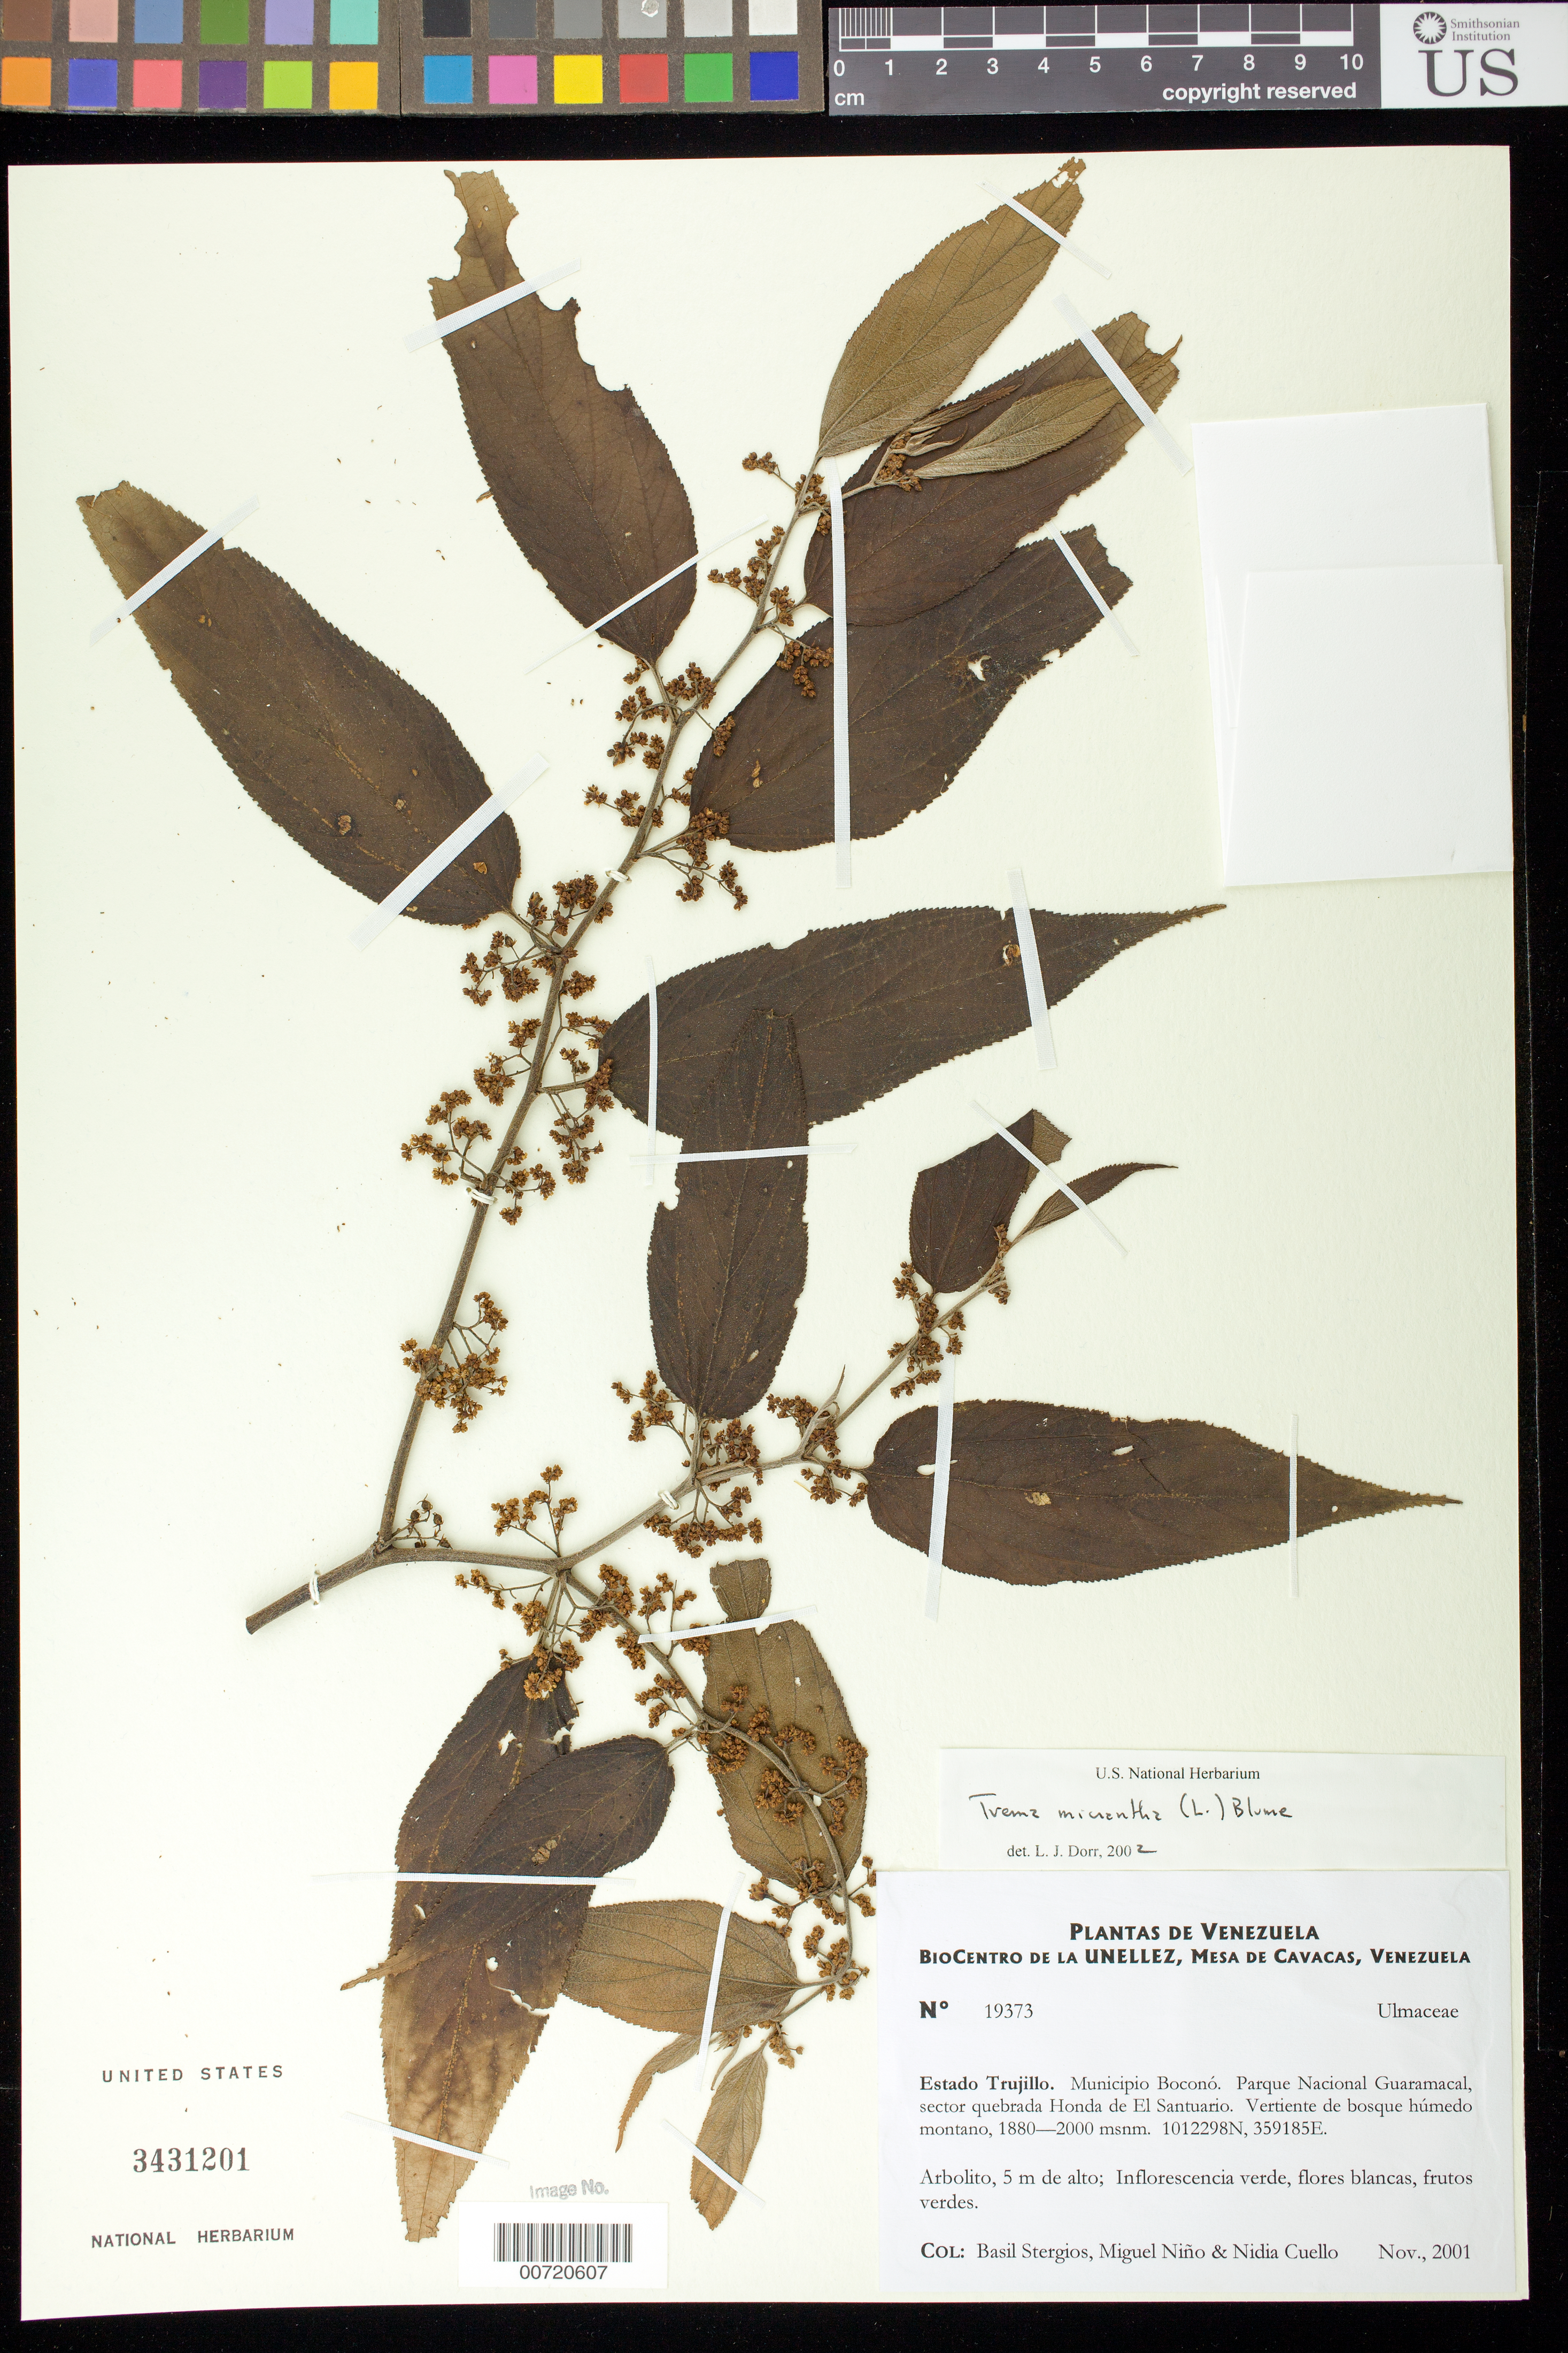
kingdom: Plantae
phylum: Tracheophyta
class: Magnoliopsida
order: Rosales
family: Cannabaceae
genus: Trema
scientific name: Trema micranthum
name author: (L.) Blume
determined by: Dorr, L. J., (BOT), Smithsonian Institution - National Museum of Natural History (UNITED STATES)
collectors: B. G. Stergios, S. M. Niño & N. L. Cuello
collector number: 19373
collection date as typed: Nov 2001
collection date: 2001-11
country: Venezuela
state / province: Trujillo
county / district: Boconó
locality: Parque Nacional Guaramacal. Sector quebrada Honda de El Santuario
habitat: Vertiente de bosque húmedo montano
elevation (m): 1880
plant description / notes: PORT, US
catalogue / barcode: US 3431201